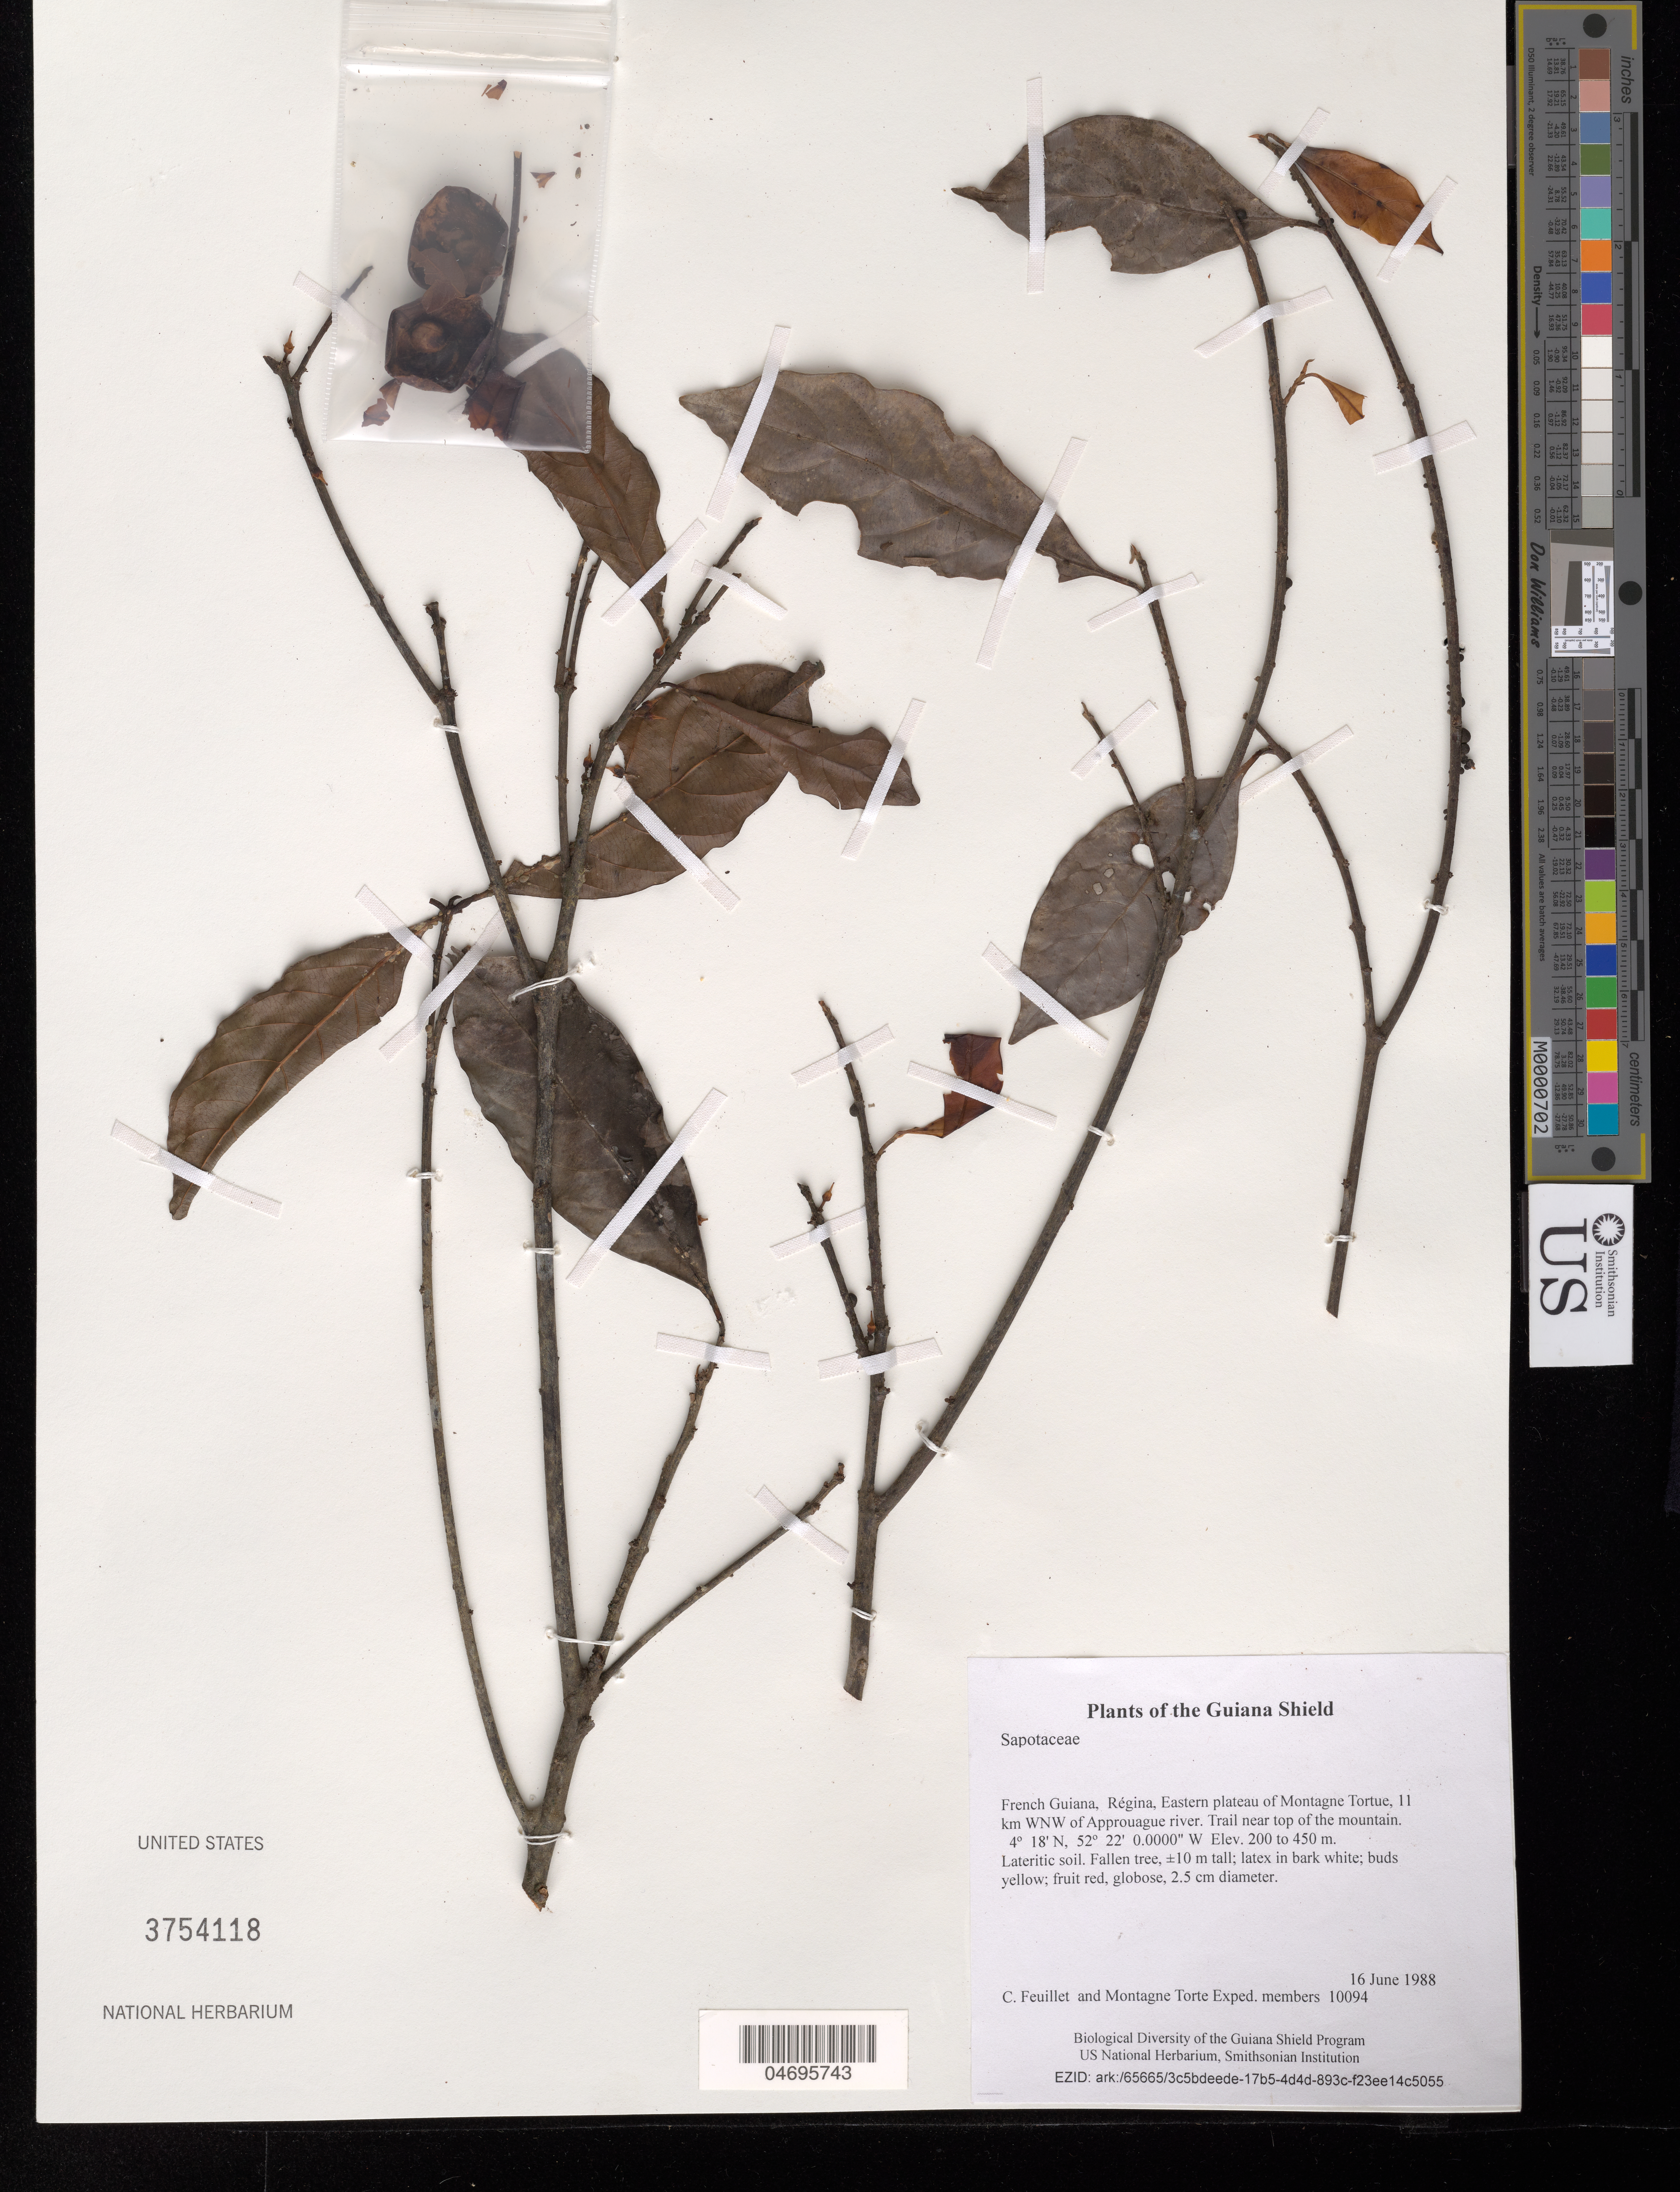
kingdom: Plantae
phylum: Tracheophyta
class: Magnoliopsida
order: Ericales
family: Sapotaceae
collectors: C. Feuillet & Montagne Torte Exped. members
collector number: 10094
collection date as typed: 16 June 1988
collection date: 1988-06-16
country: French Guiana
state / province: Cayenne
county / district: Regina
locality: Eastern plateau of Montagne Tortue, 11 km WNW of Approuague river. Trail near top of the mountain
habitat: Lateritic soil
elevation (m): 200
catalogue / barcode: US 3754118